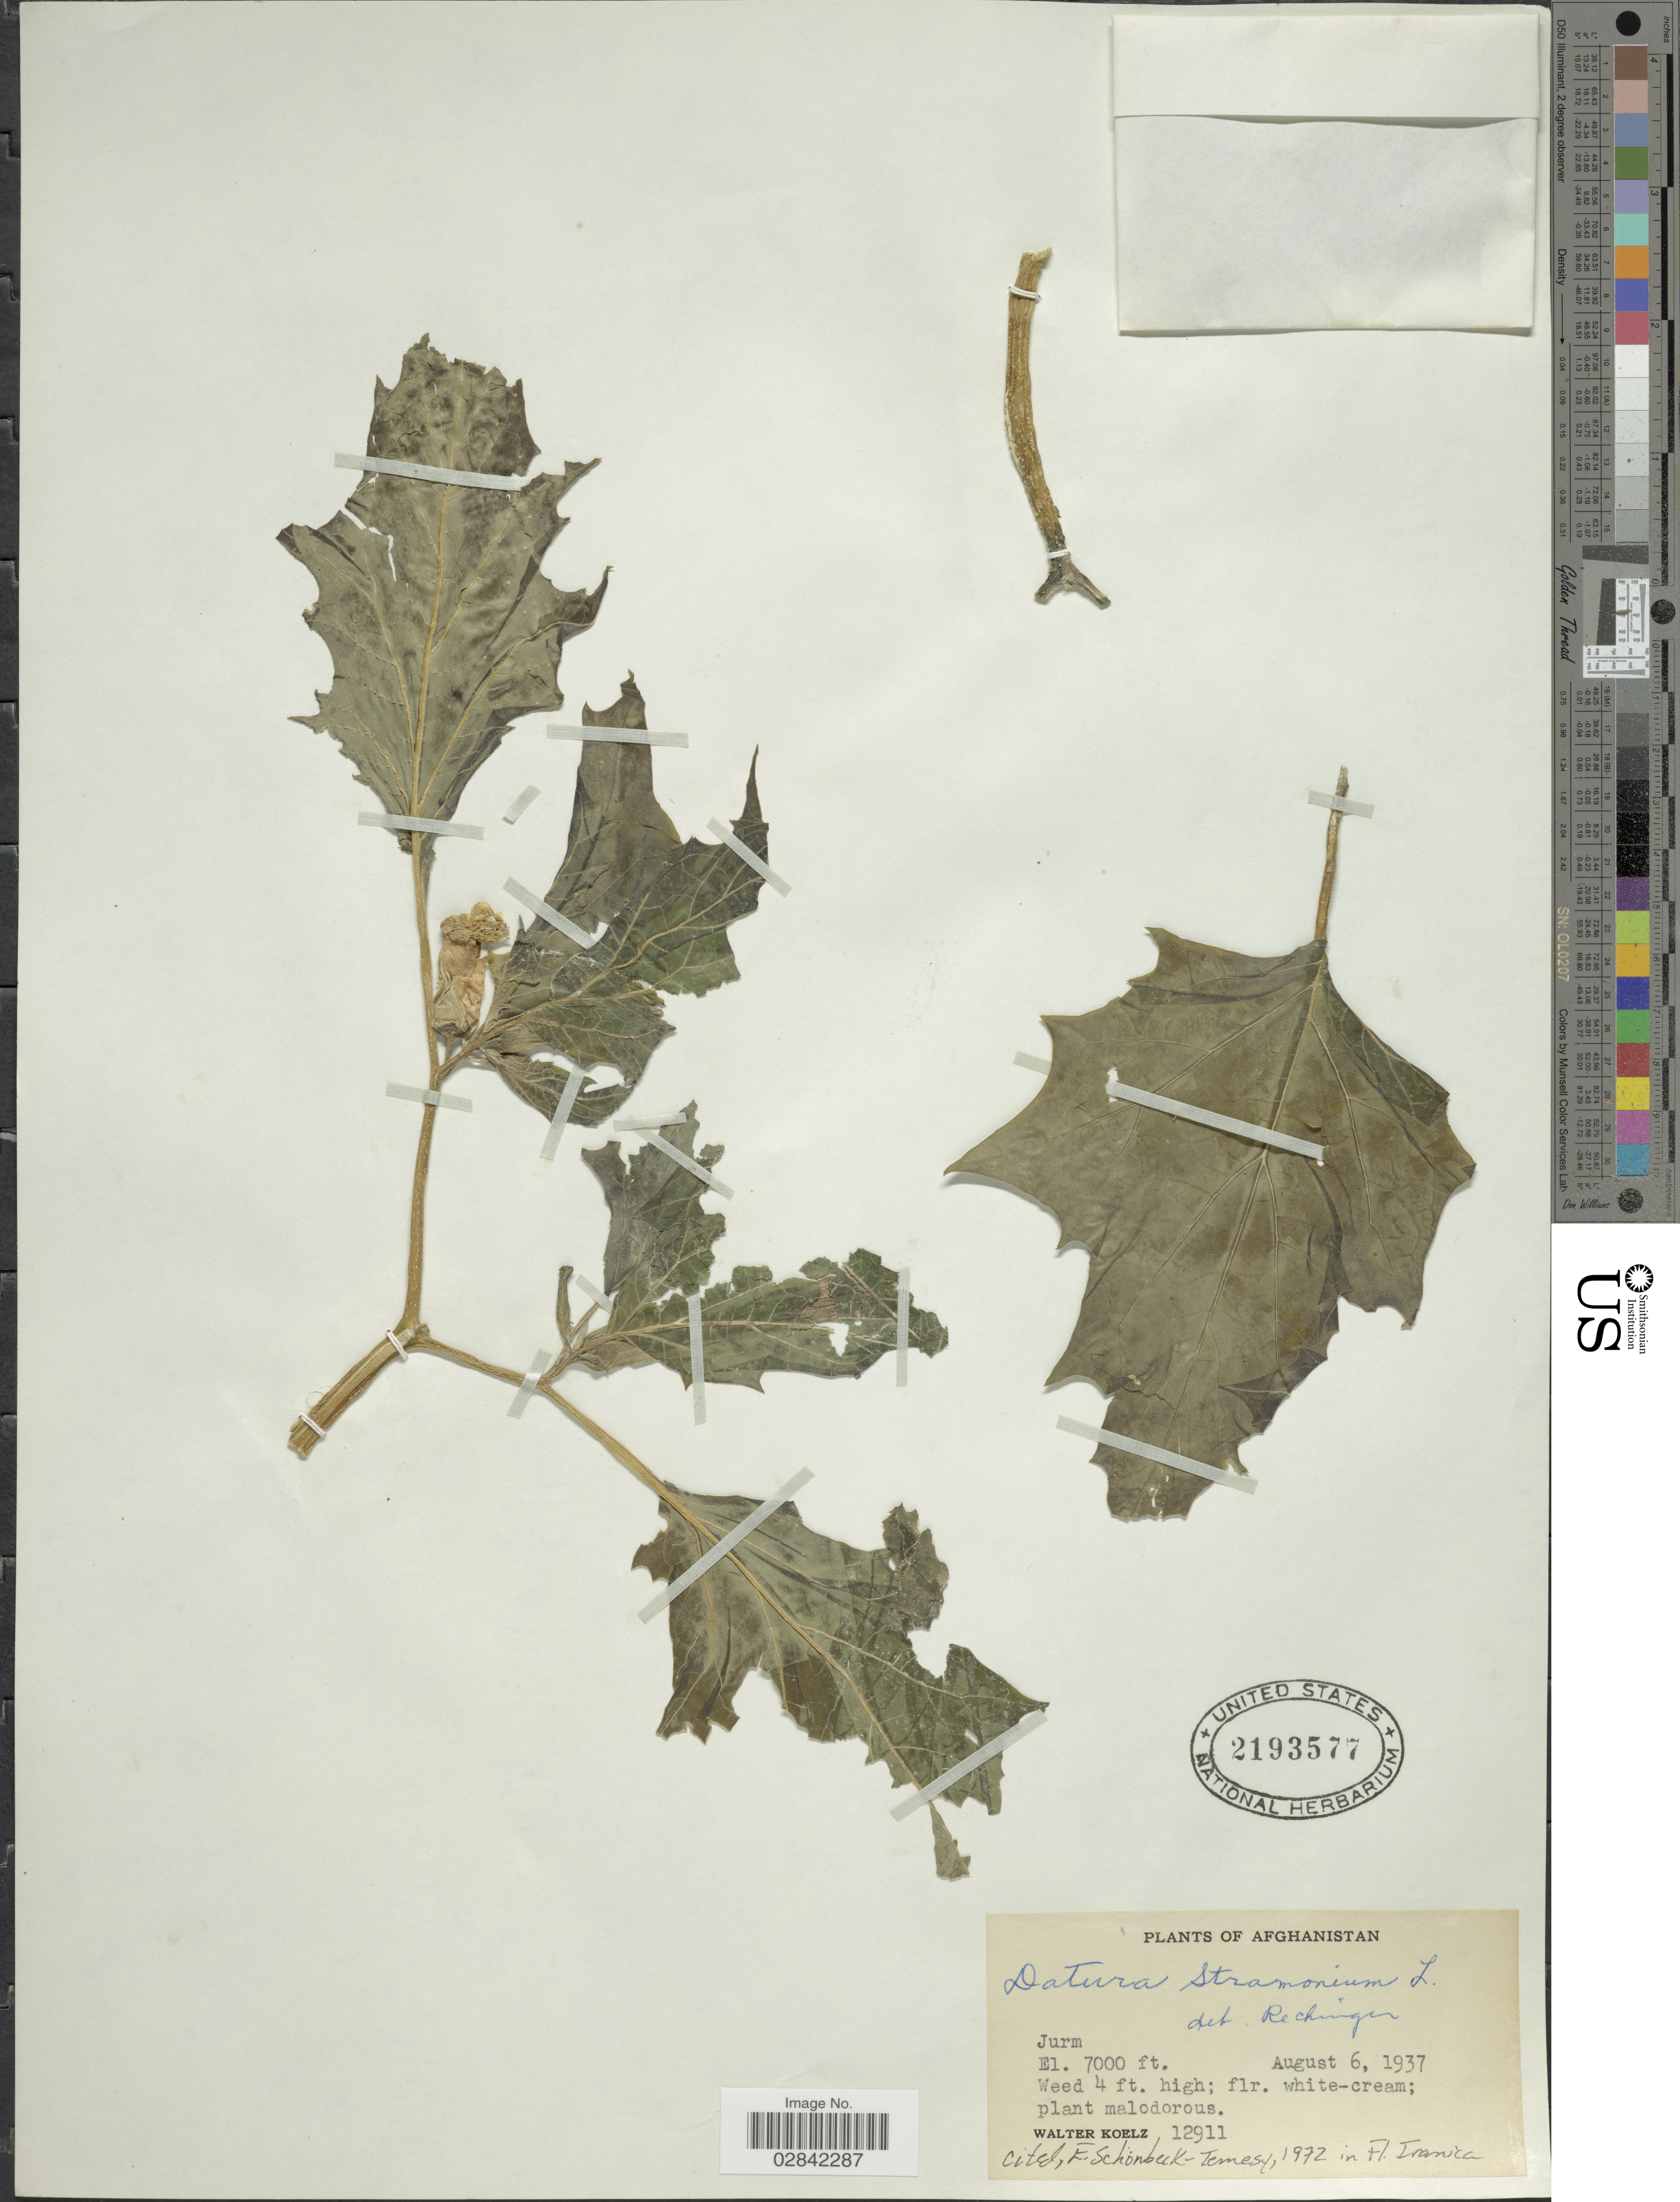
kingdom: Plantae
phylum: Tracheophyta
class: Magnoliopsida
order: Solanales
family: Solanaceae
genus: Datura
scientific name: Datura stramonium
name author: L.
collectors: W. N. Koelz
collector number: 12911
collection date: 1937-08-06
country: Afghanistan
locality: Jurm.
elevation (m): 2134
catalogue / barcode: US 2193577